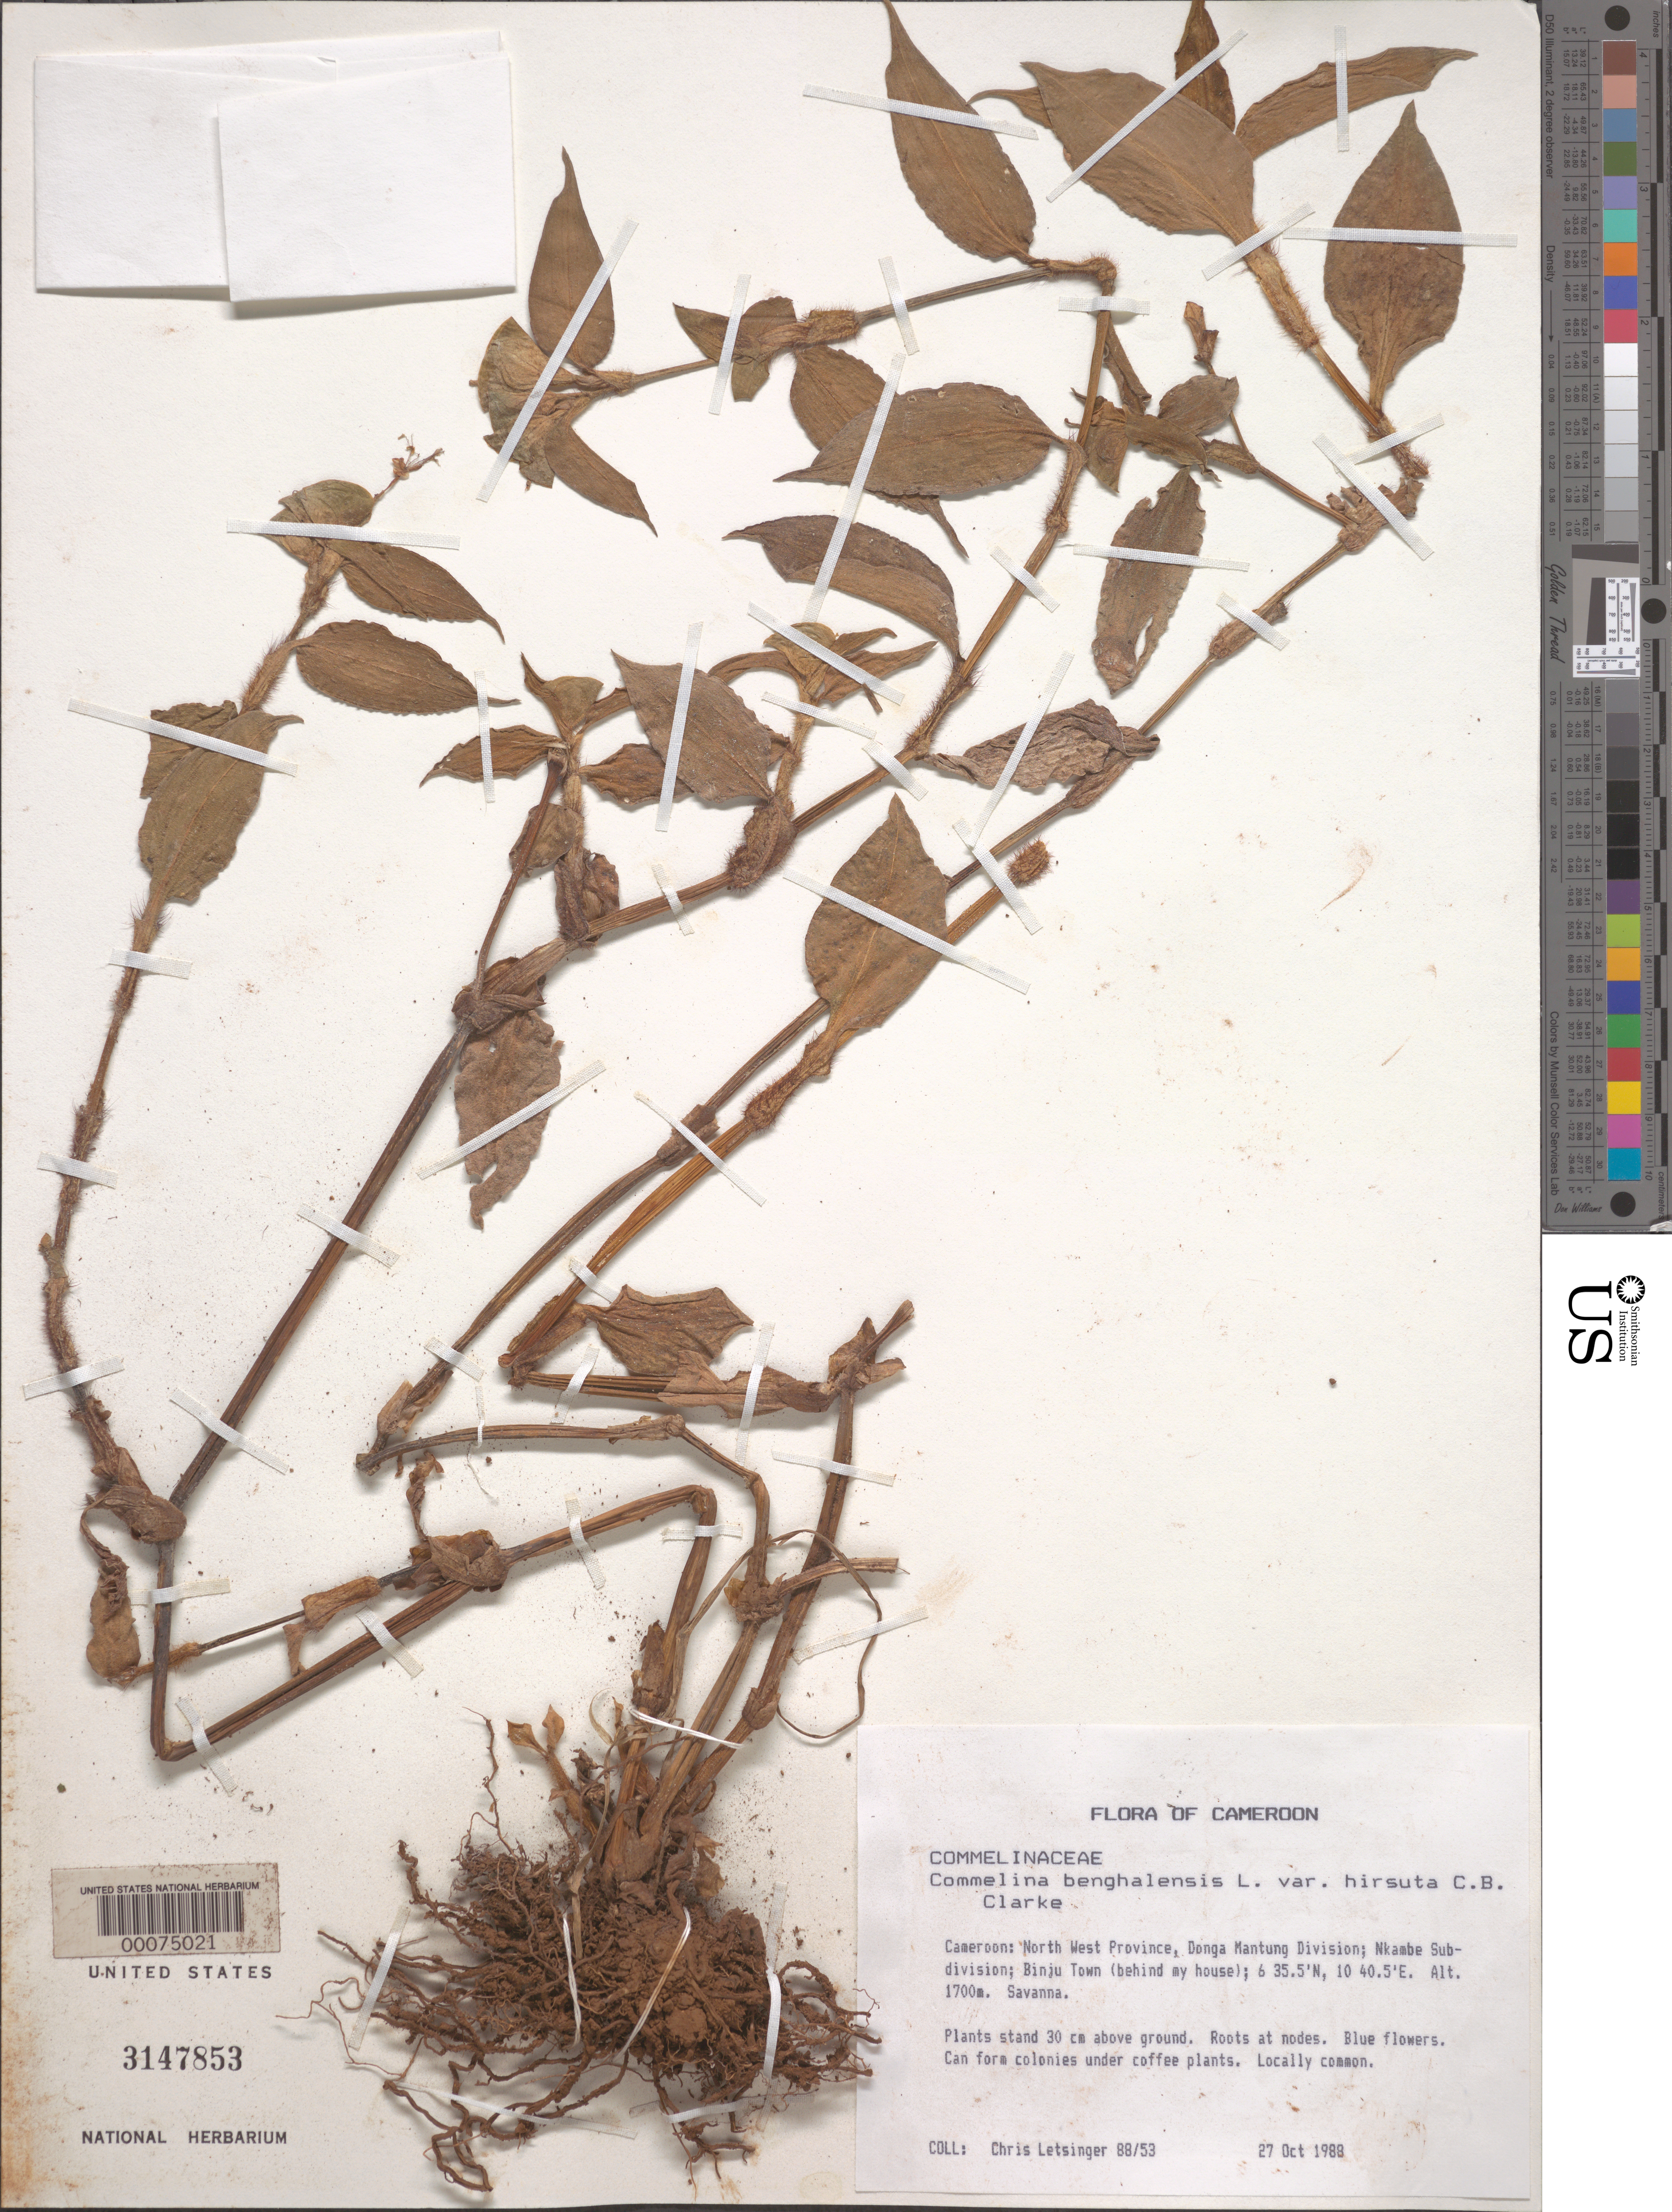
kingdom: Plantae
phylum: Tracheophyta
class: Liliopsida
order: Commelinales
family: Commelinaceae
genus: Commelina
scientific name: Commelina benghalensis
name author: L.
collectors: C. Letsinger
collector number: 88/53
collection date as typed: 27 Oct 1988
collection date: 1988-10-27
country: Cameroon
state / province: Nord-ouest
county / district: Donga-mantung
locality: Nkambe subdivision, biinju town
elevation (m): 1700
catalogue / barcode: US 3147853